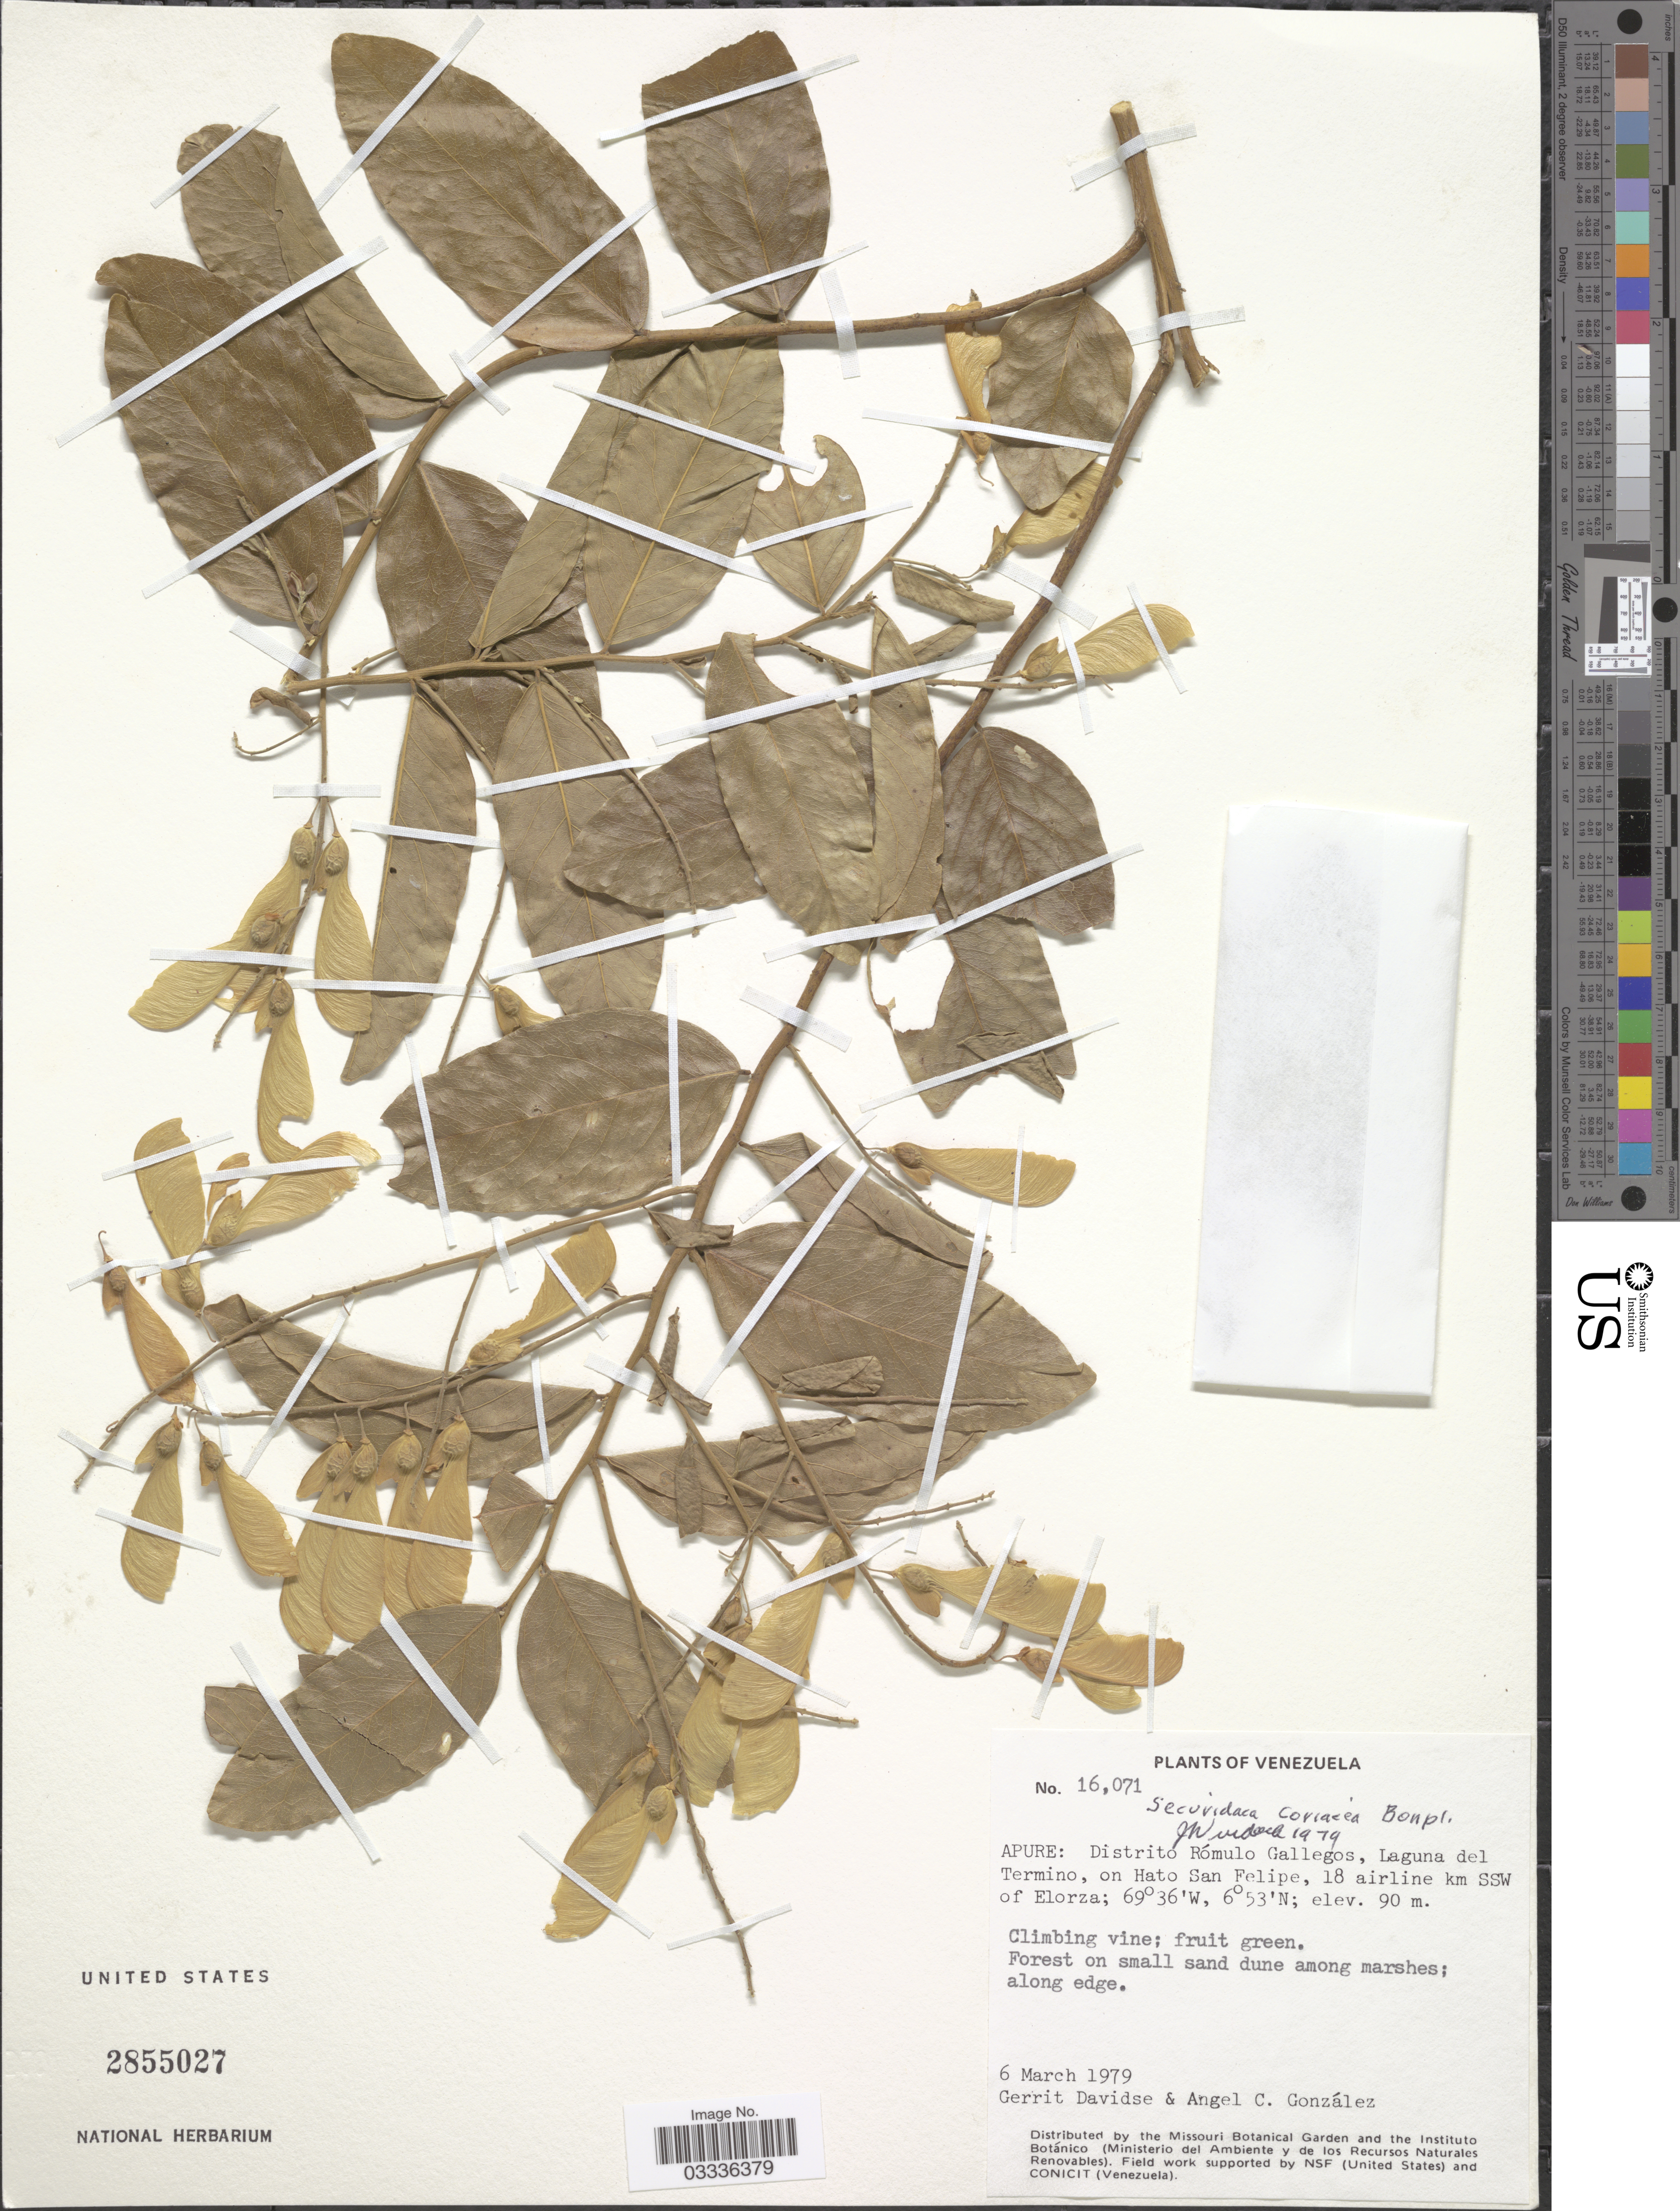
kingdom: Plantae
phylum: Tracheophyta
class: Magnoliopsida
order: Fabales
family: Polygalaceae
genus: Securidaca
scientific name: Securidaca coriacea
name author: Bonpl. ex Steud.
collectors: G. Davidse & A. C. González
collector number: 16071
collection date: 1979-03-06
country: Venezuela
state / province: Apure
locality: Distrito Rómulo Gallegos, Laguna del Termino, on Hato San Felipe, 18 airline km SSW of Elorza.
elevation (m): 90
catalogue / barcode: US 2855027